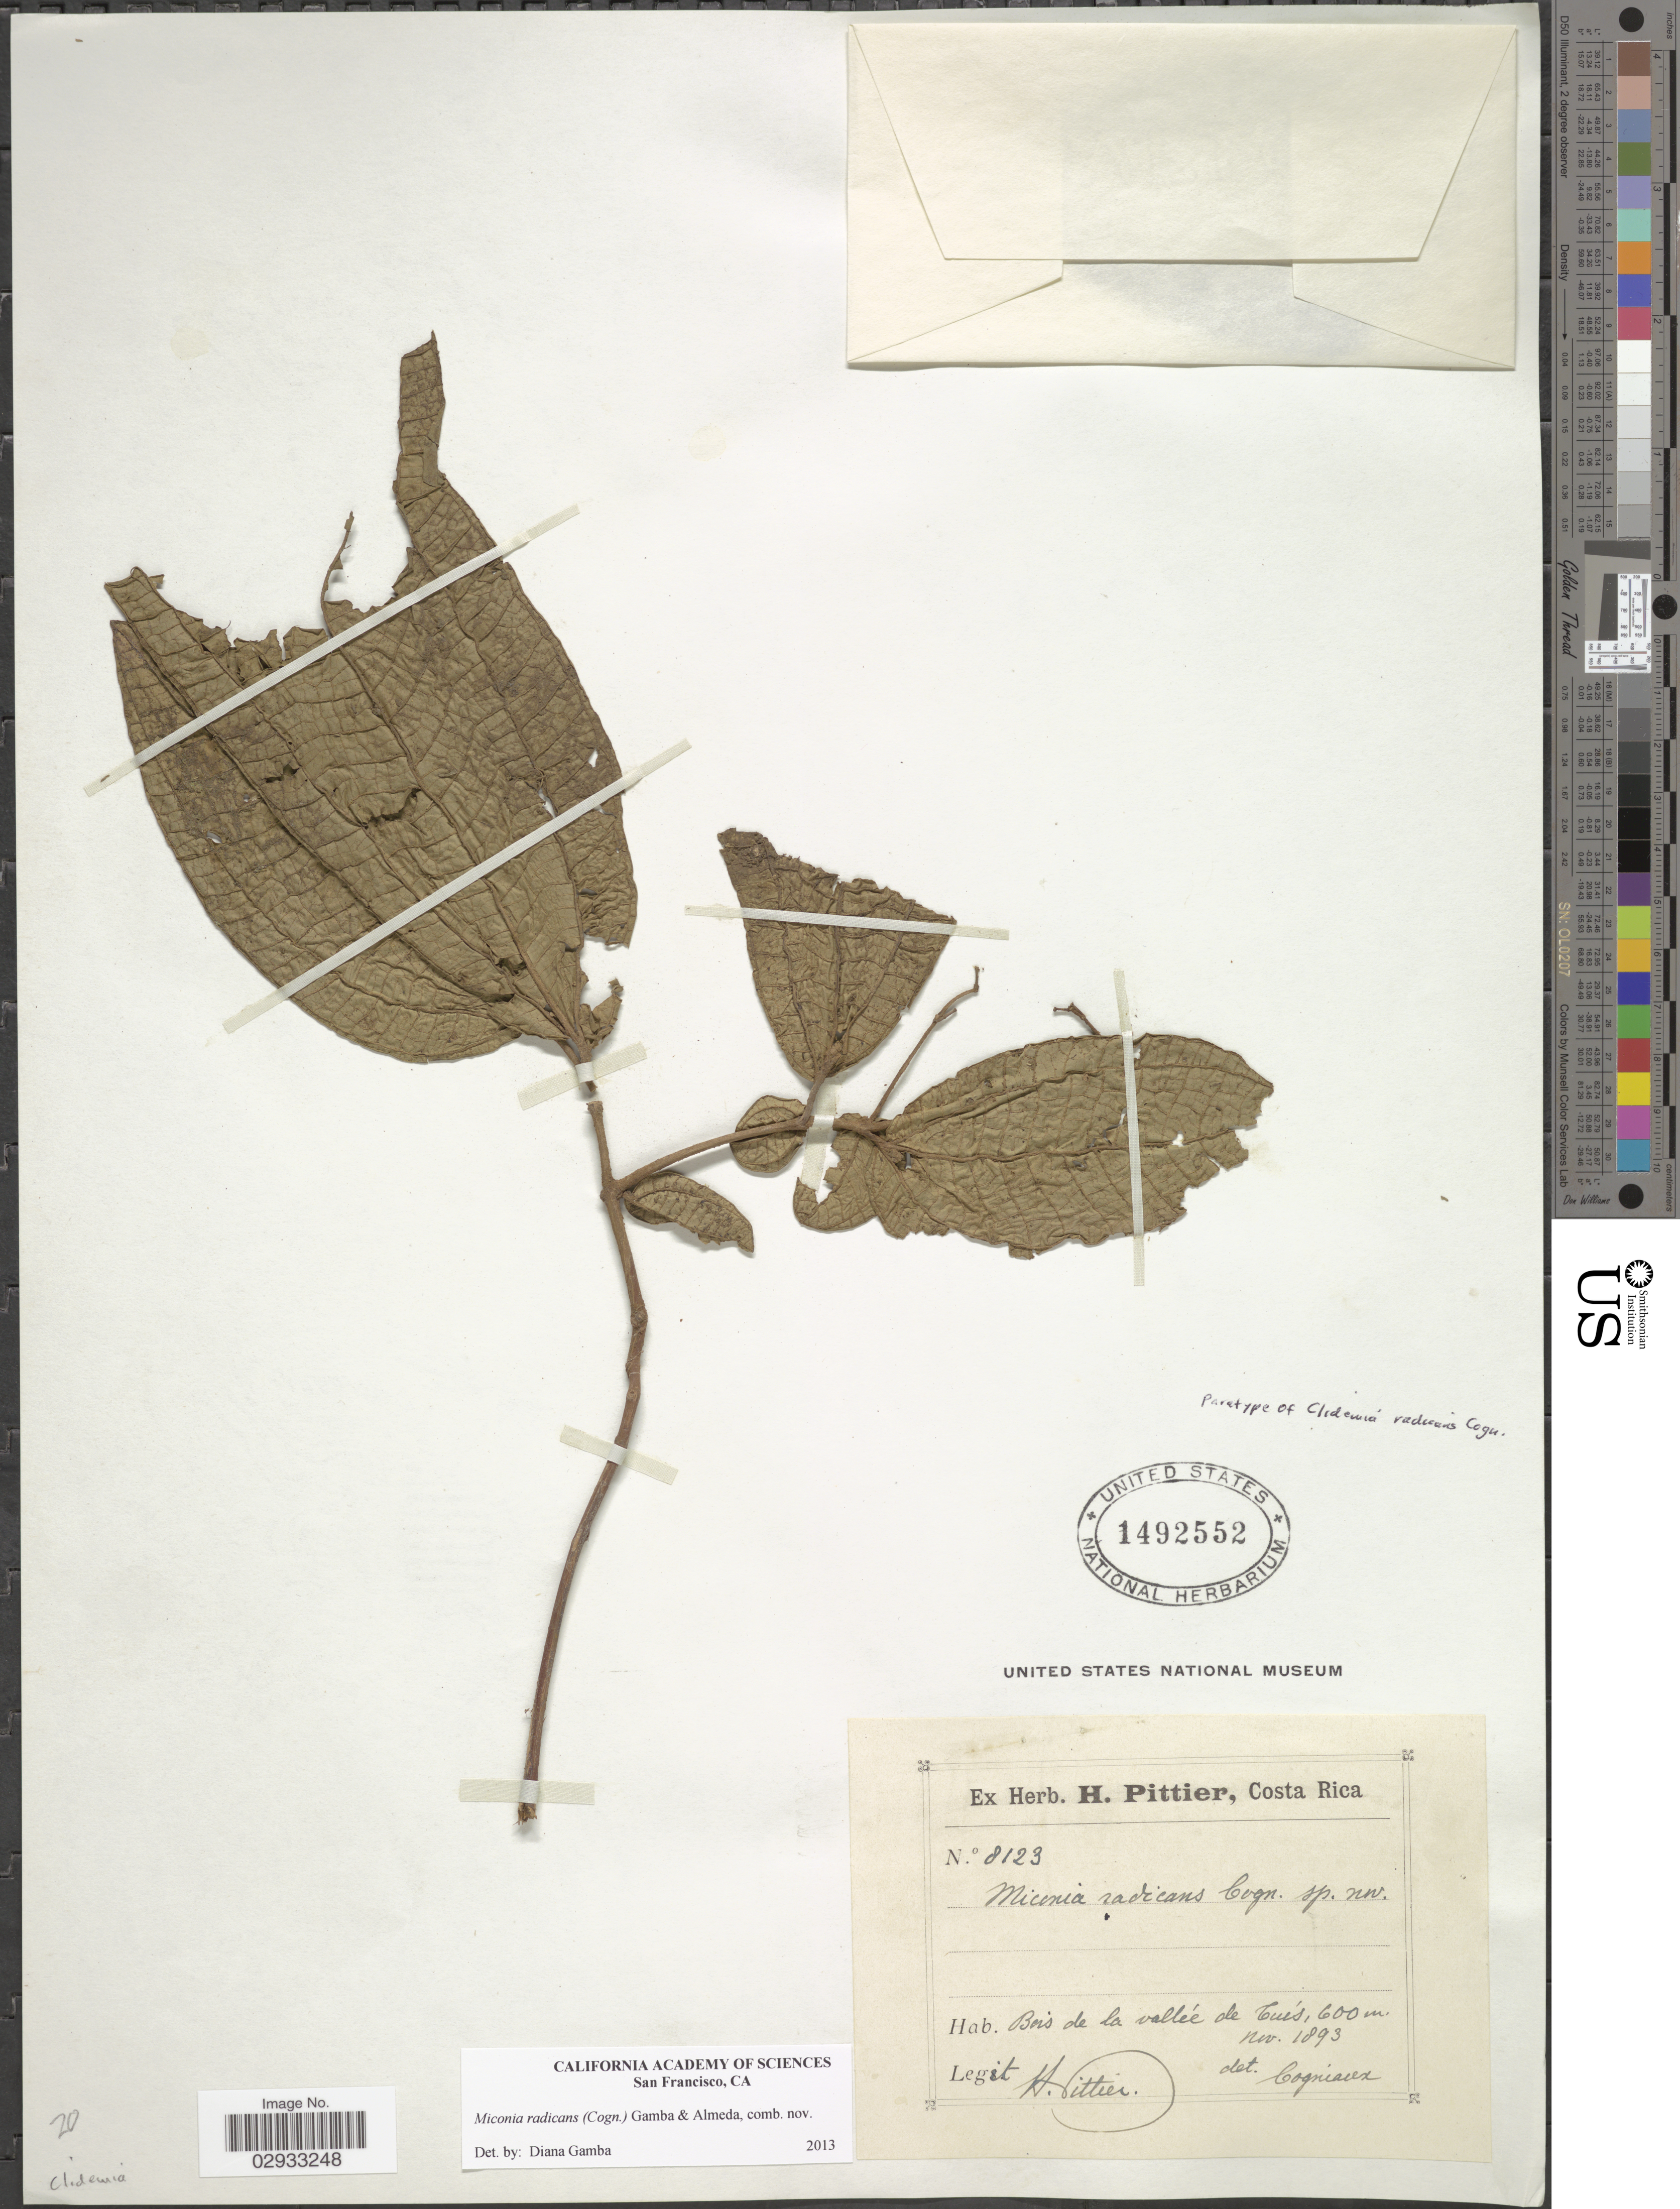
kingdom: Plantae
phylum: Tracheophyta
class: Magnoliopsida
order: Myrtales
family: Melastomataceae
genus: Miconia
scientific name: Miconia radicans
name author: (Cogn.) Gamba & Almeda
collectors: H. F. Pittier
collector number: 8123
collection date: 1893-11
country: Costa Rica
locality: Bois de la valleé de Tuís.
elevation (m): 600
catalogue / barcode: US 1492552